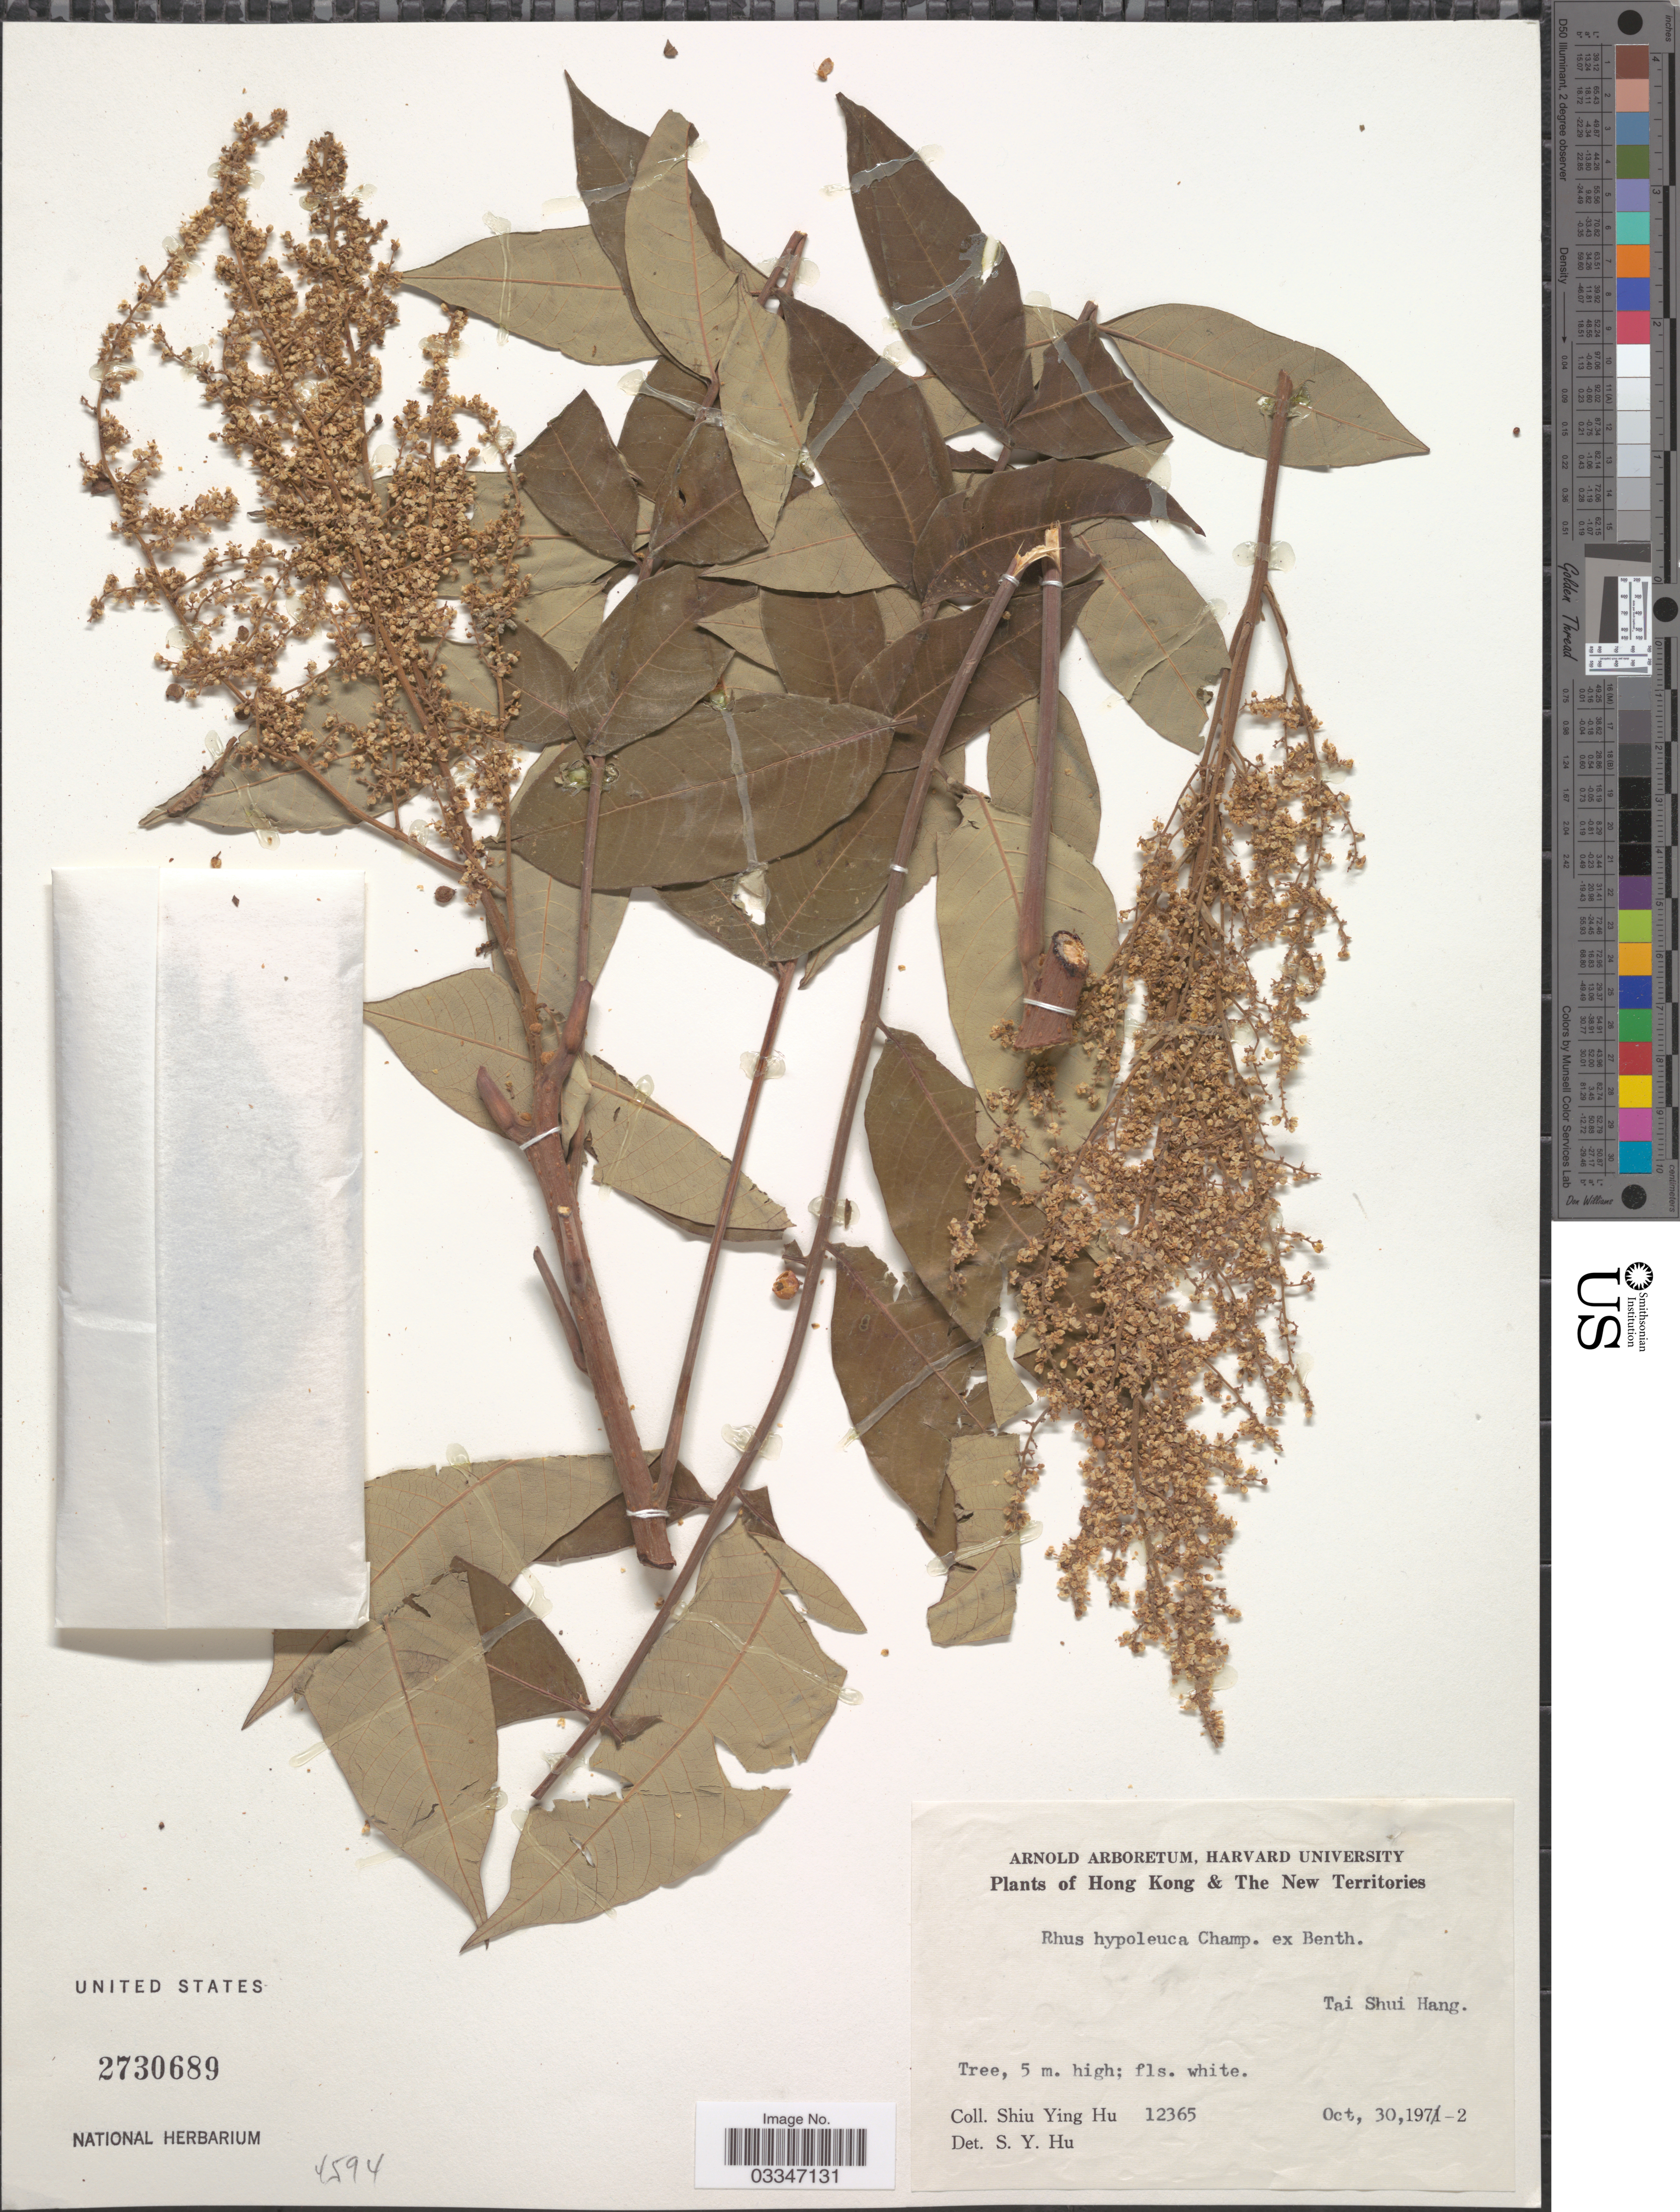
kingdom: Plantae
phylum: Tracheophyta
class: Magnoliopsida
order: Sapindales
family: Anacardiaceae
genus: Rhus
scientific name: Rhus hypoleuca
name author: Champ. ex Benth.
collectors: S. Y. Hu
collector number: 12365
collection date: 1972-10-30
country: China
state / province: Hong Kong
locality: Hong Kong & The New Territories. Tai Shui Hang.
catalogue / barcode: US 2730689